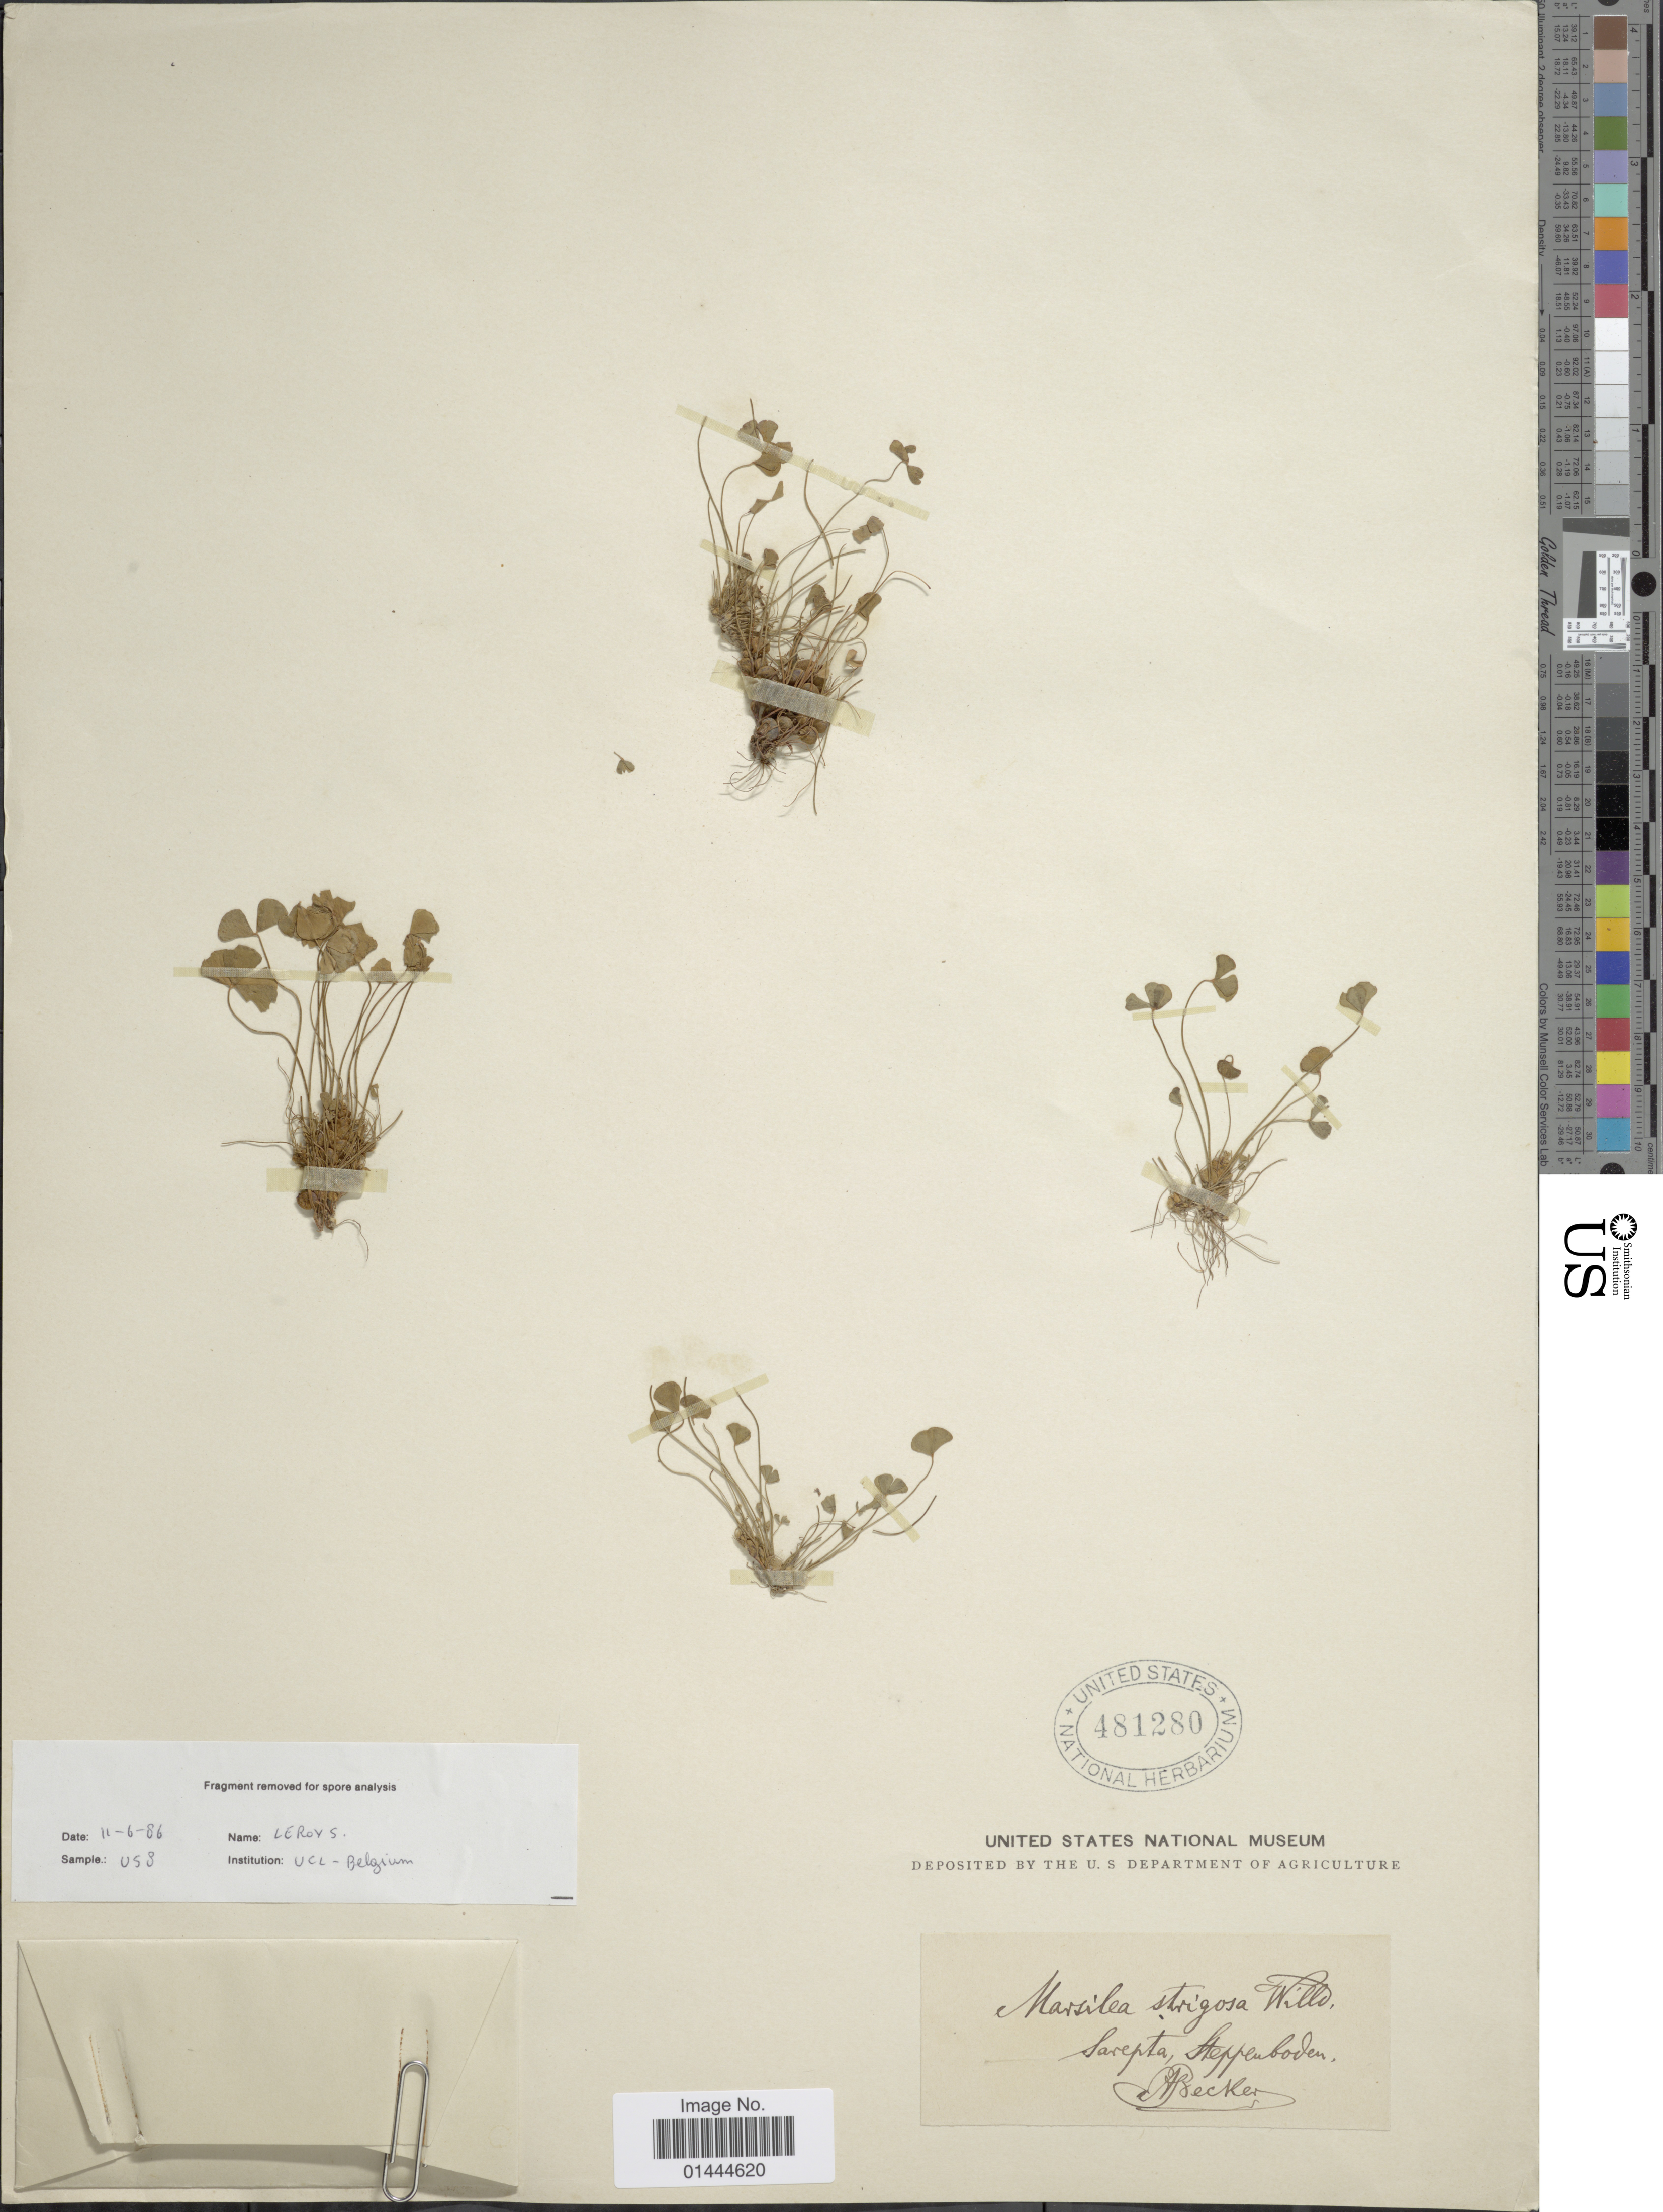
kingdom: Plantae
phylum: Tracheophyta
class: Polypodiopsida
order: Salviniales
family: Marsileaceae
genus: Marsilea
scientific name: Marsilea strigosa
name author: Willd.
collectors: A. Becker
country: Russian Federation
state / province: Volgograd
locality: Sarpeta, Steppenboden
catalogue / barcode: US 481280